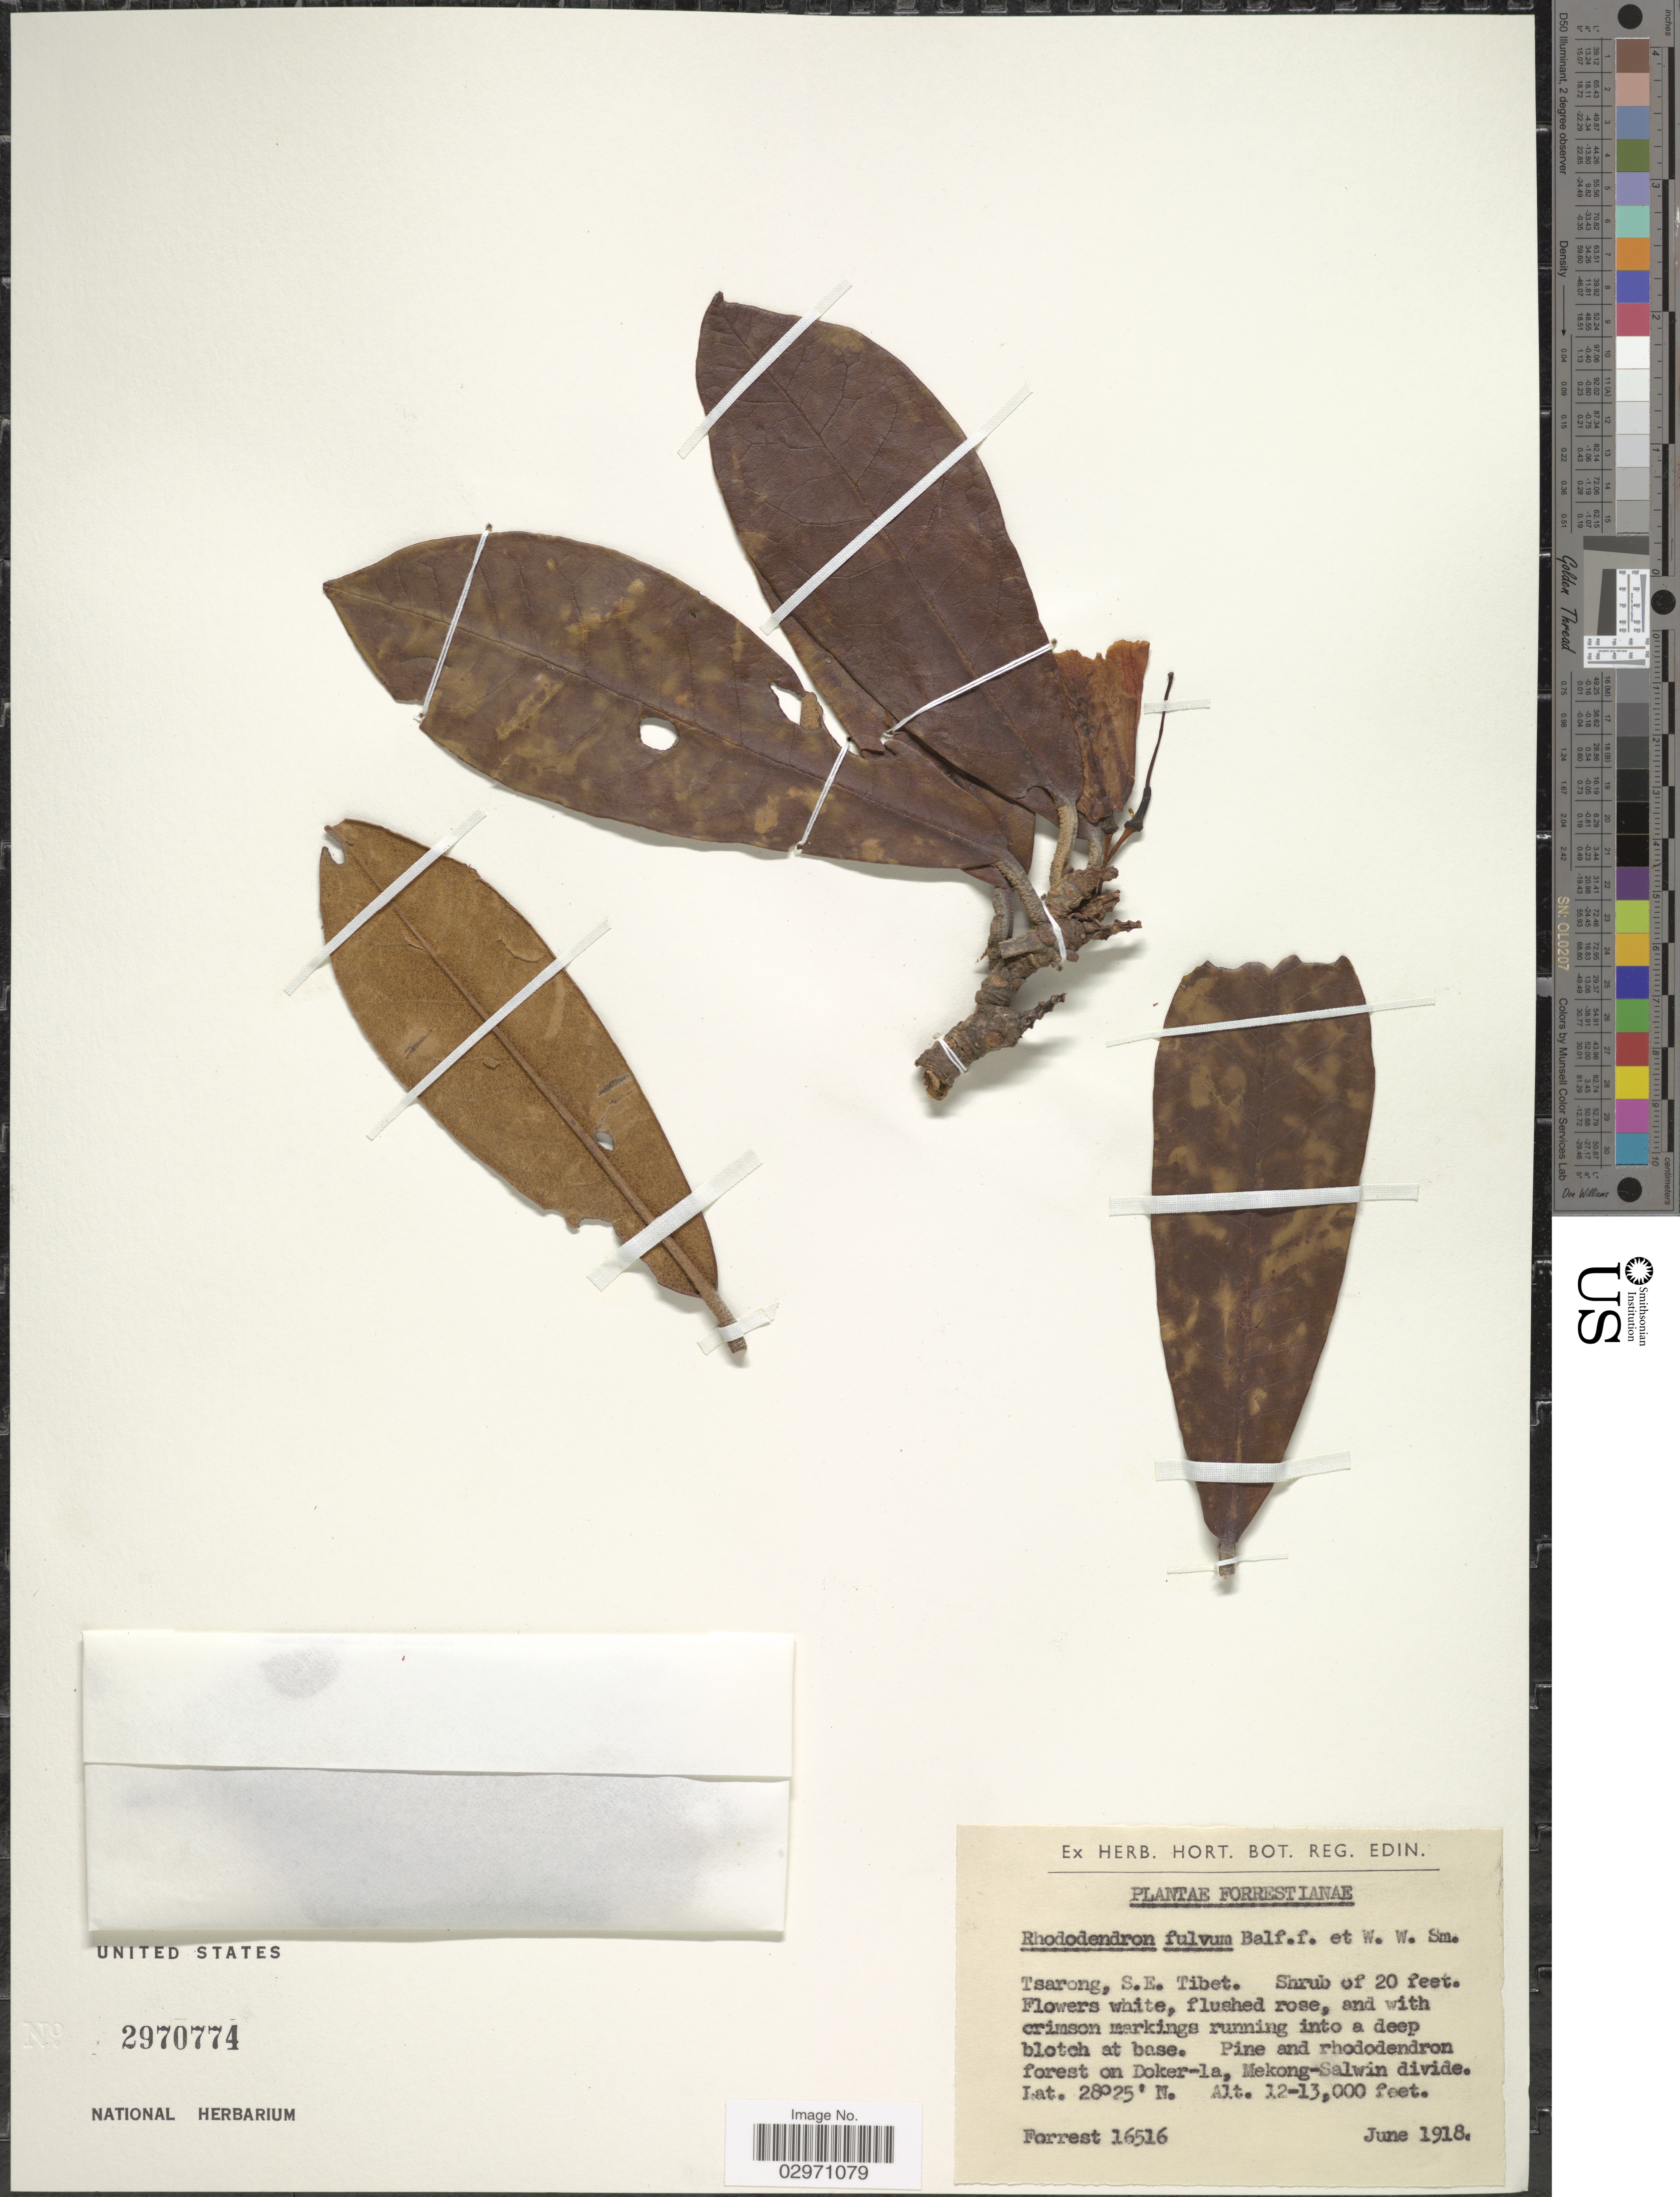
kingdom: Plantae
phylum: Tracheophyta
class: Magnoliopsida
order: Ericales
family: Ericaceae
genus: Rhododendron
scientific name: Rhododendron fulvum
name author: Balf. f. & W.W. Sm.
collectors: -. Forrest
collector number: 16516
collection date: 1918-06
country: China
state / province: Xizang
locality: Tsarong, S.E. Tibet. On Doker-la, Mekong-Salwin divide.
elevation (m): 3658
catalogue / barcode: US 2970774